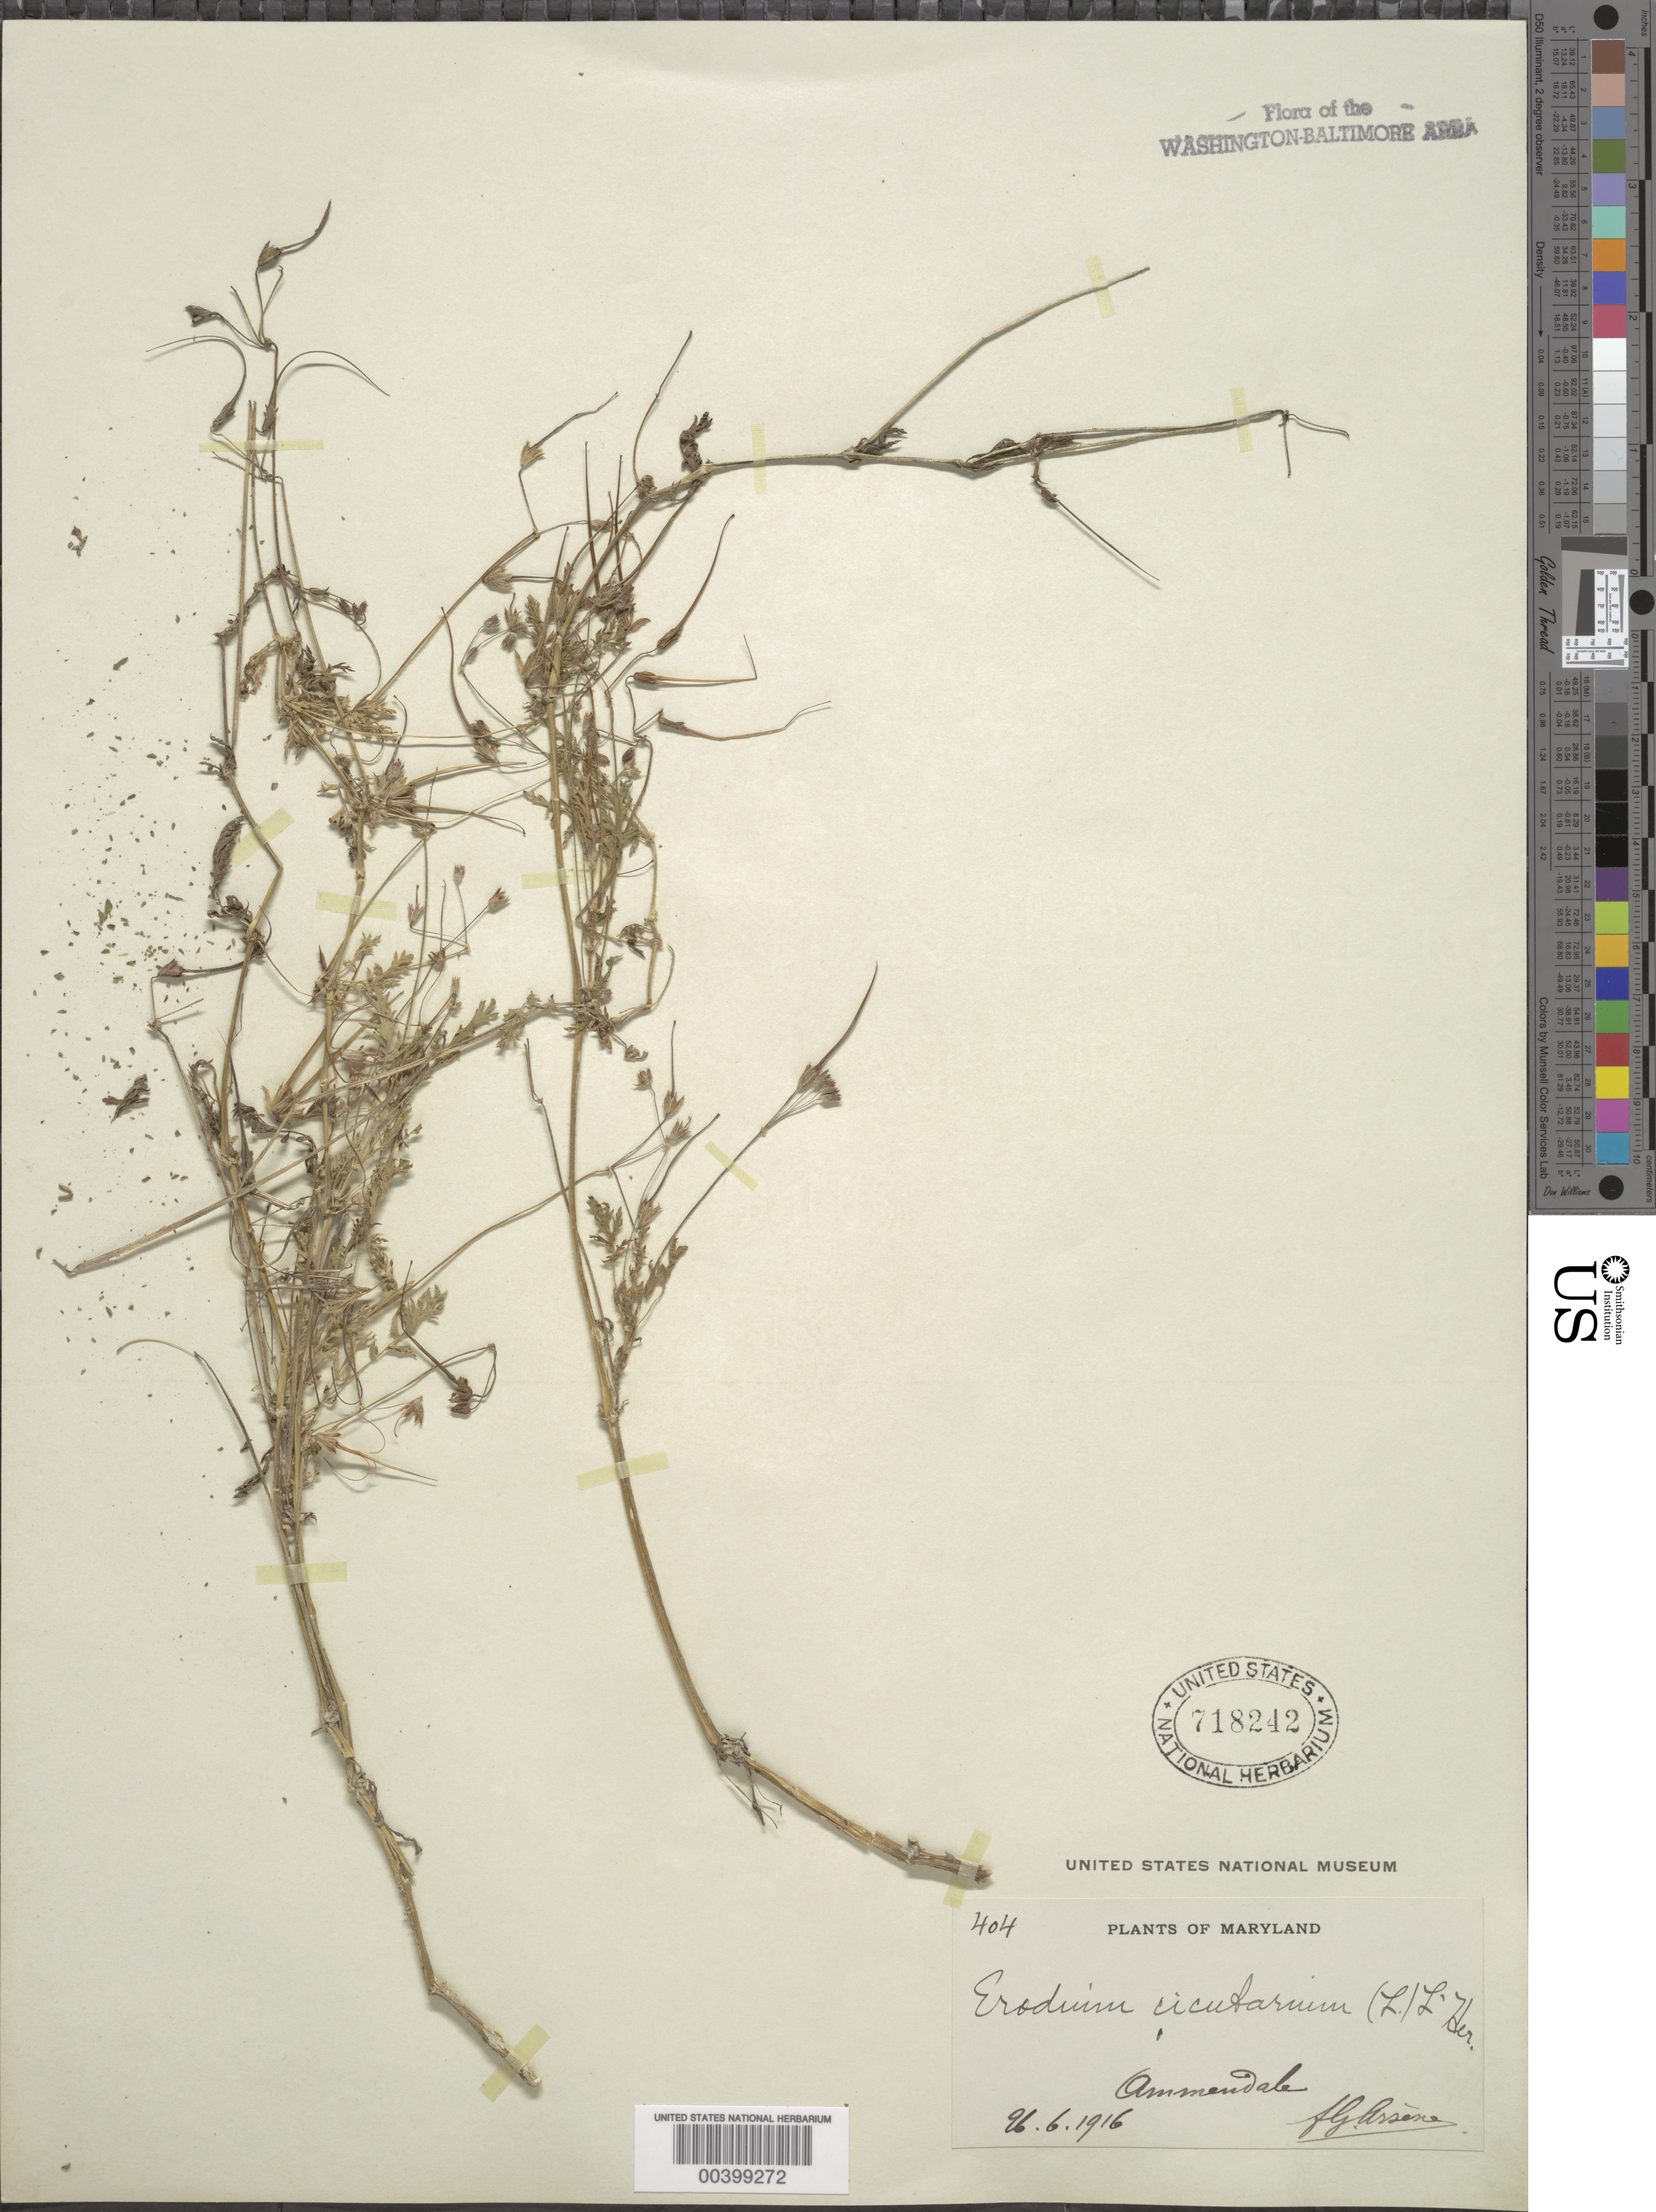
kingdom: Plantae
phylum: Tracheophyta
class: Magnoliopsida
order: Geraniales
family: Geraniaceae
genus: Erodium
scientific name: Erodium cicutarium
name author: (L.) L'Hér.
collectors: Bro. G. Arsène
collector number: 404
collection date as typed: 26 Jun 1916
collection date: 1916-06-26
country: United States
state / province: Maryland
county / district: Prince George's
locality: Ammendale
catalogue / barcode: US 718242